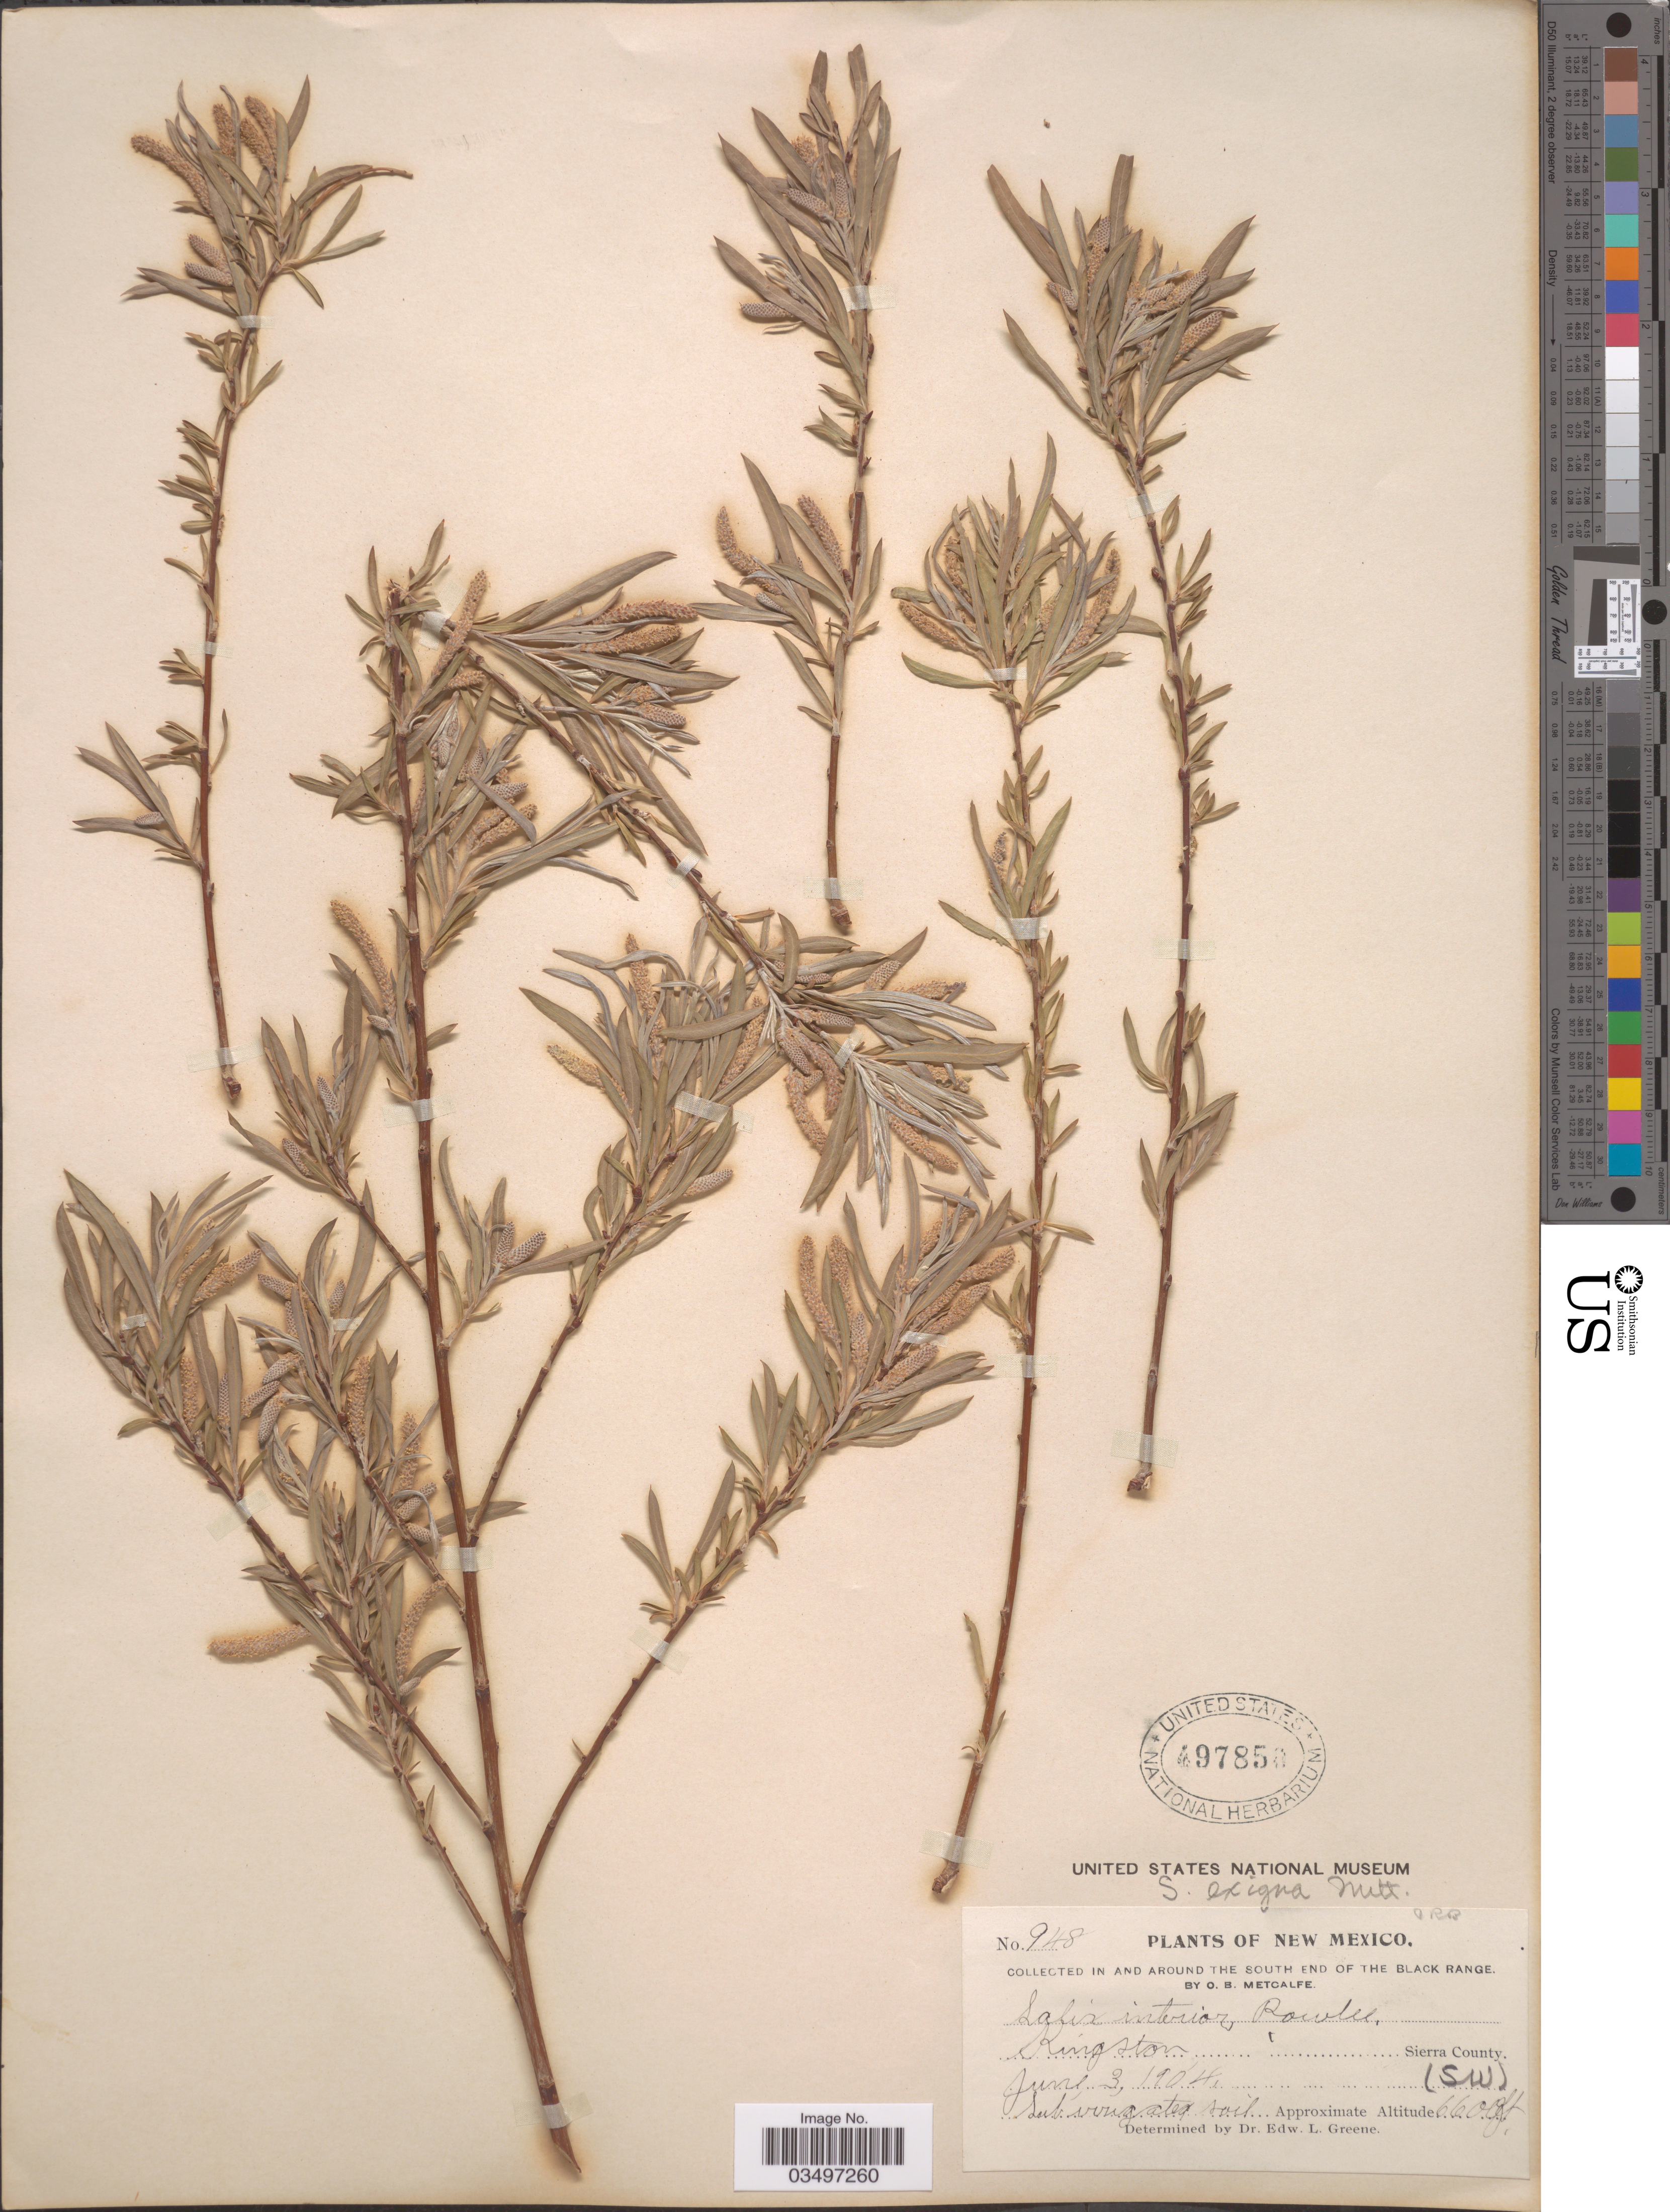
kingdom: Plantae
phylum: Tracheophyta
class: Magnoliopsida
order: Malpighiales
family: Salicaceae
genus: Salix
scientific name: Salix exigua var. stenophylla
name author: (Rydb.) C.K. Schneid.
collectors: O. B. Metcalfe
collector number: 948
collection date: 1904-06-03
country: United States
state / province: New Mexico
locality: In and around The South End of The Black Range. Kingston, Sierra County (SW).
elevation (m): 2012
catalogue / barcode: US 497850